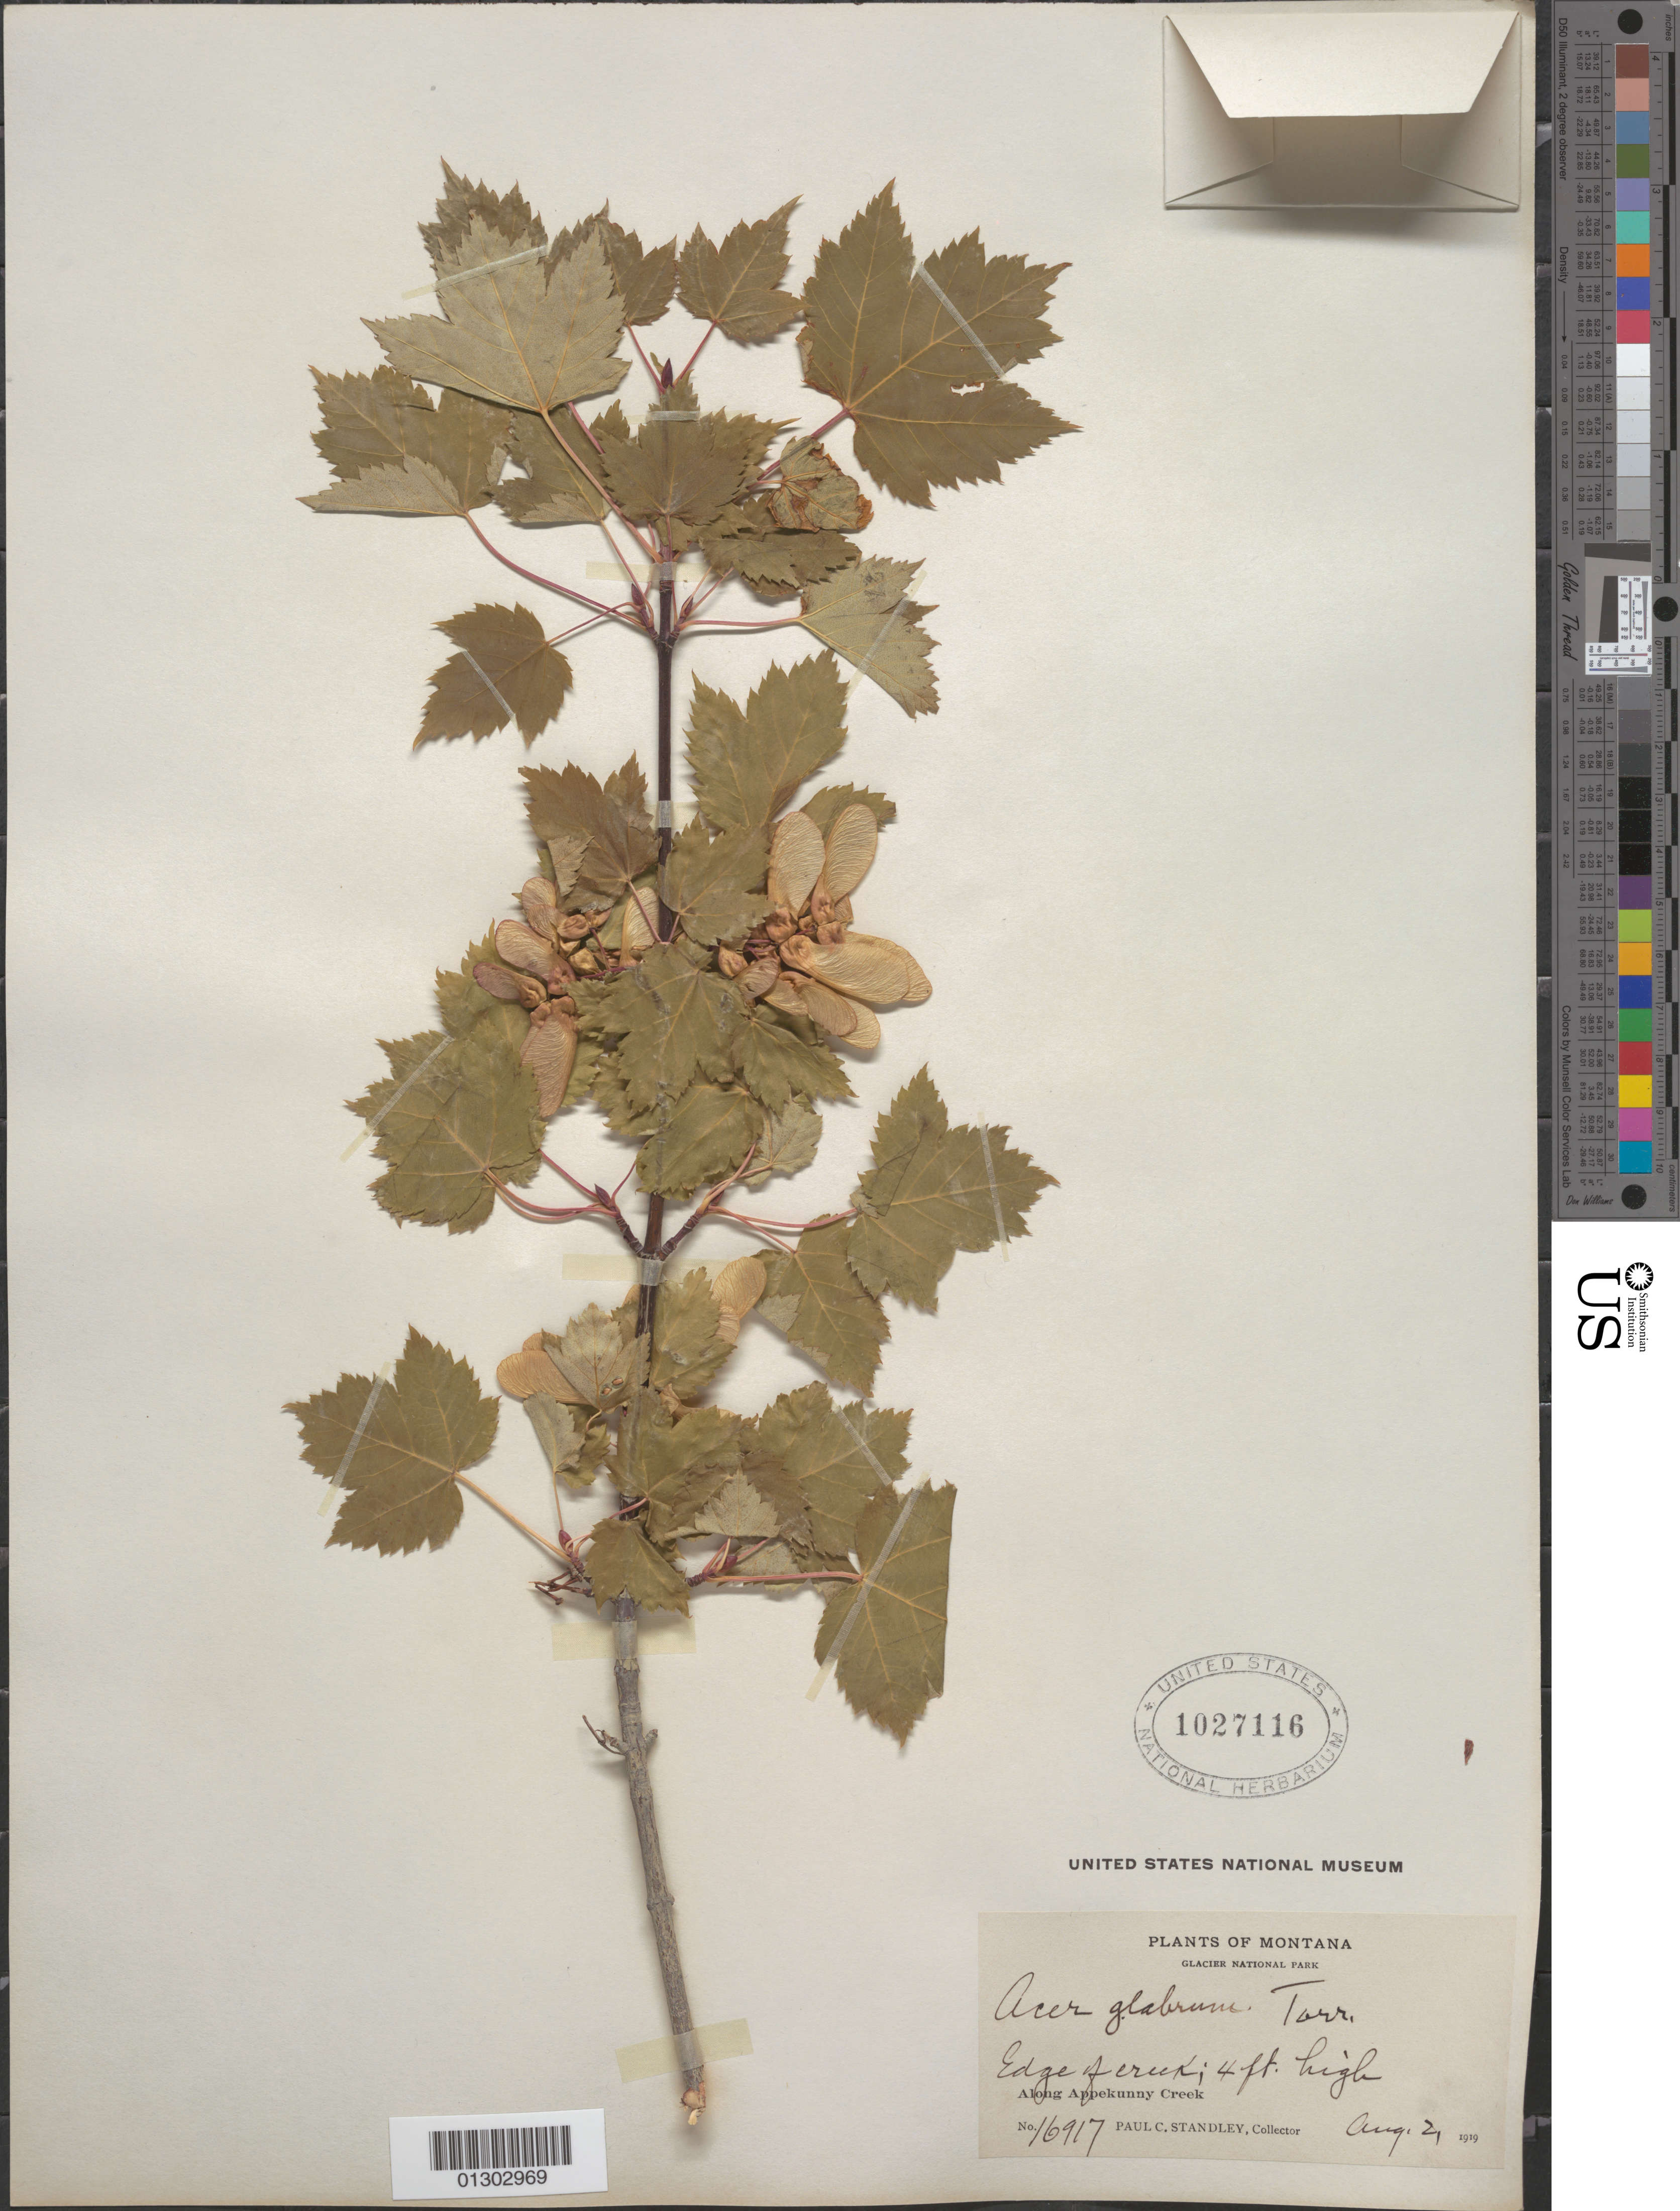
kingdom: Plantae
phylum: Tracheophyta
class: Magnoliopsida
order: Sapindales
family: Sapindaceae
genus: Acer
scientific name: Acer glabrum var. douglasii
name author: (Hook.) Dippel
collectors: P. C. Standley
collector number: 16917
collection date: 1919-08-02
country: United States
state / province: Montana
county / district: Glacier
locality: Glacier National Park, along Appekunny Creek.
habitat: Edge of creek.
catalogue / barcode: US 1027116